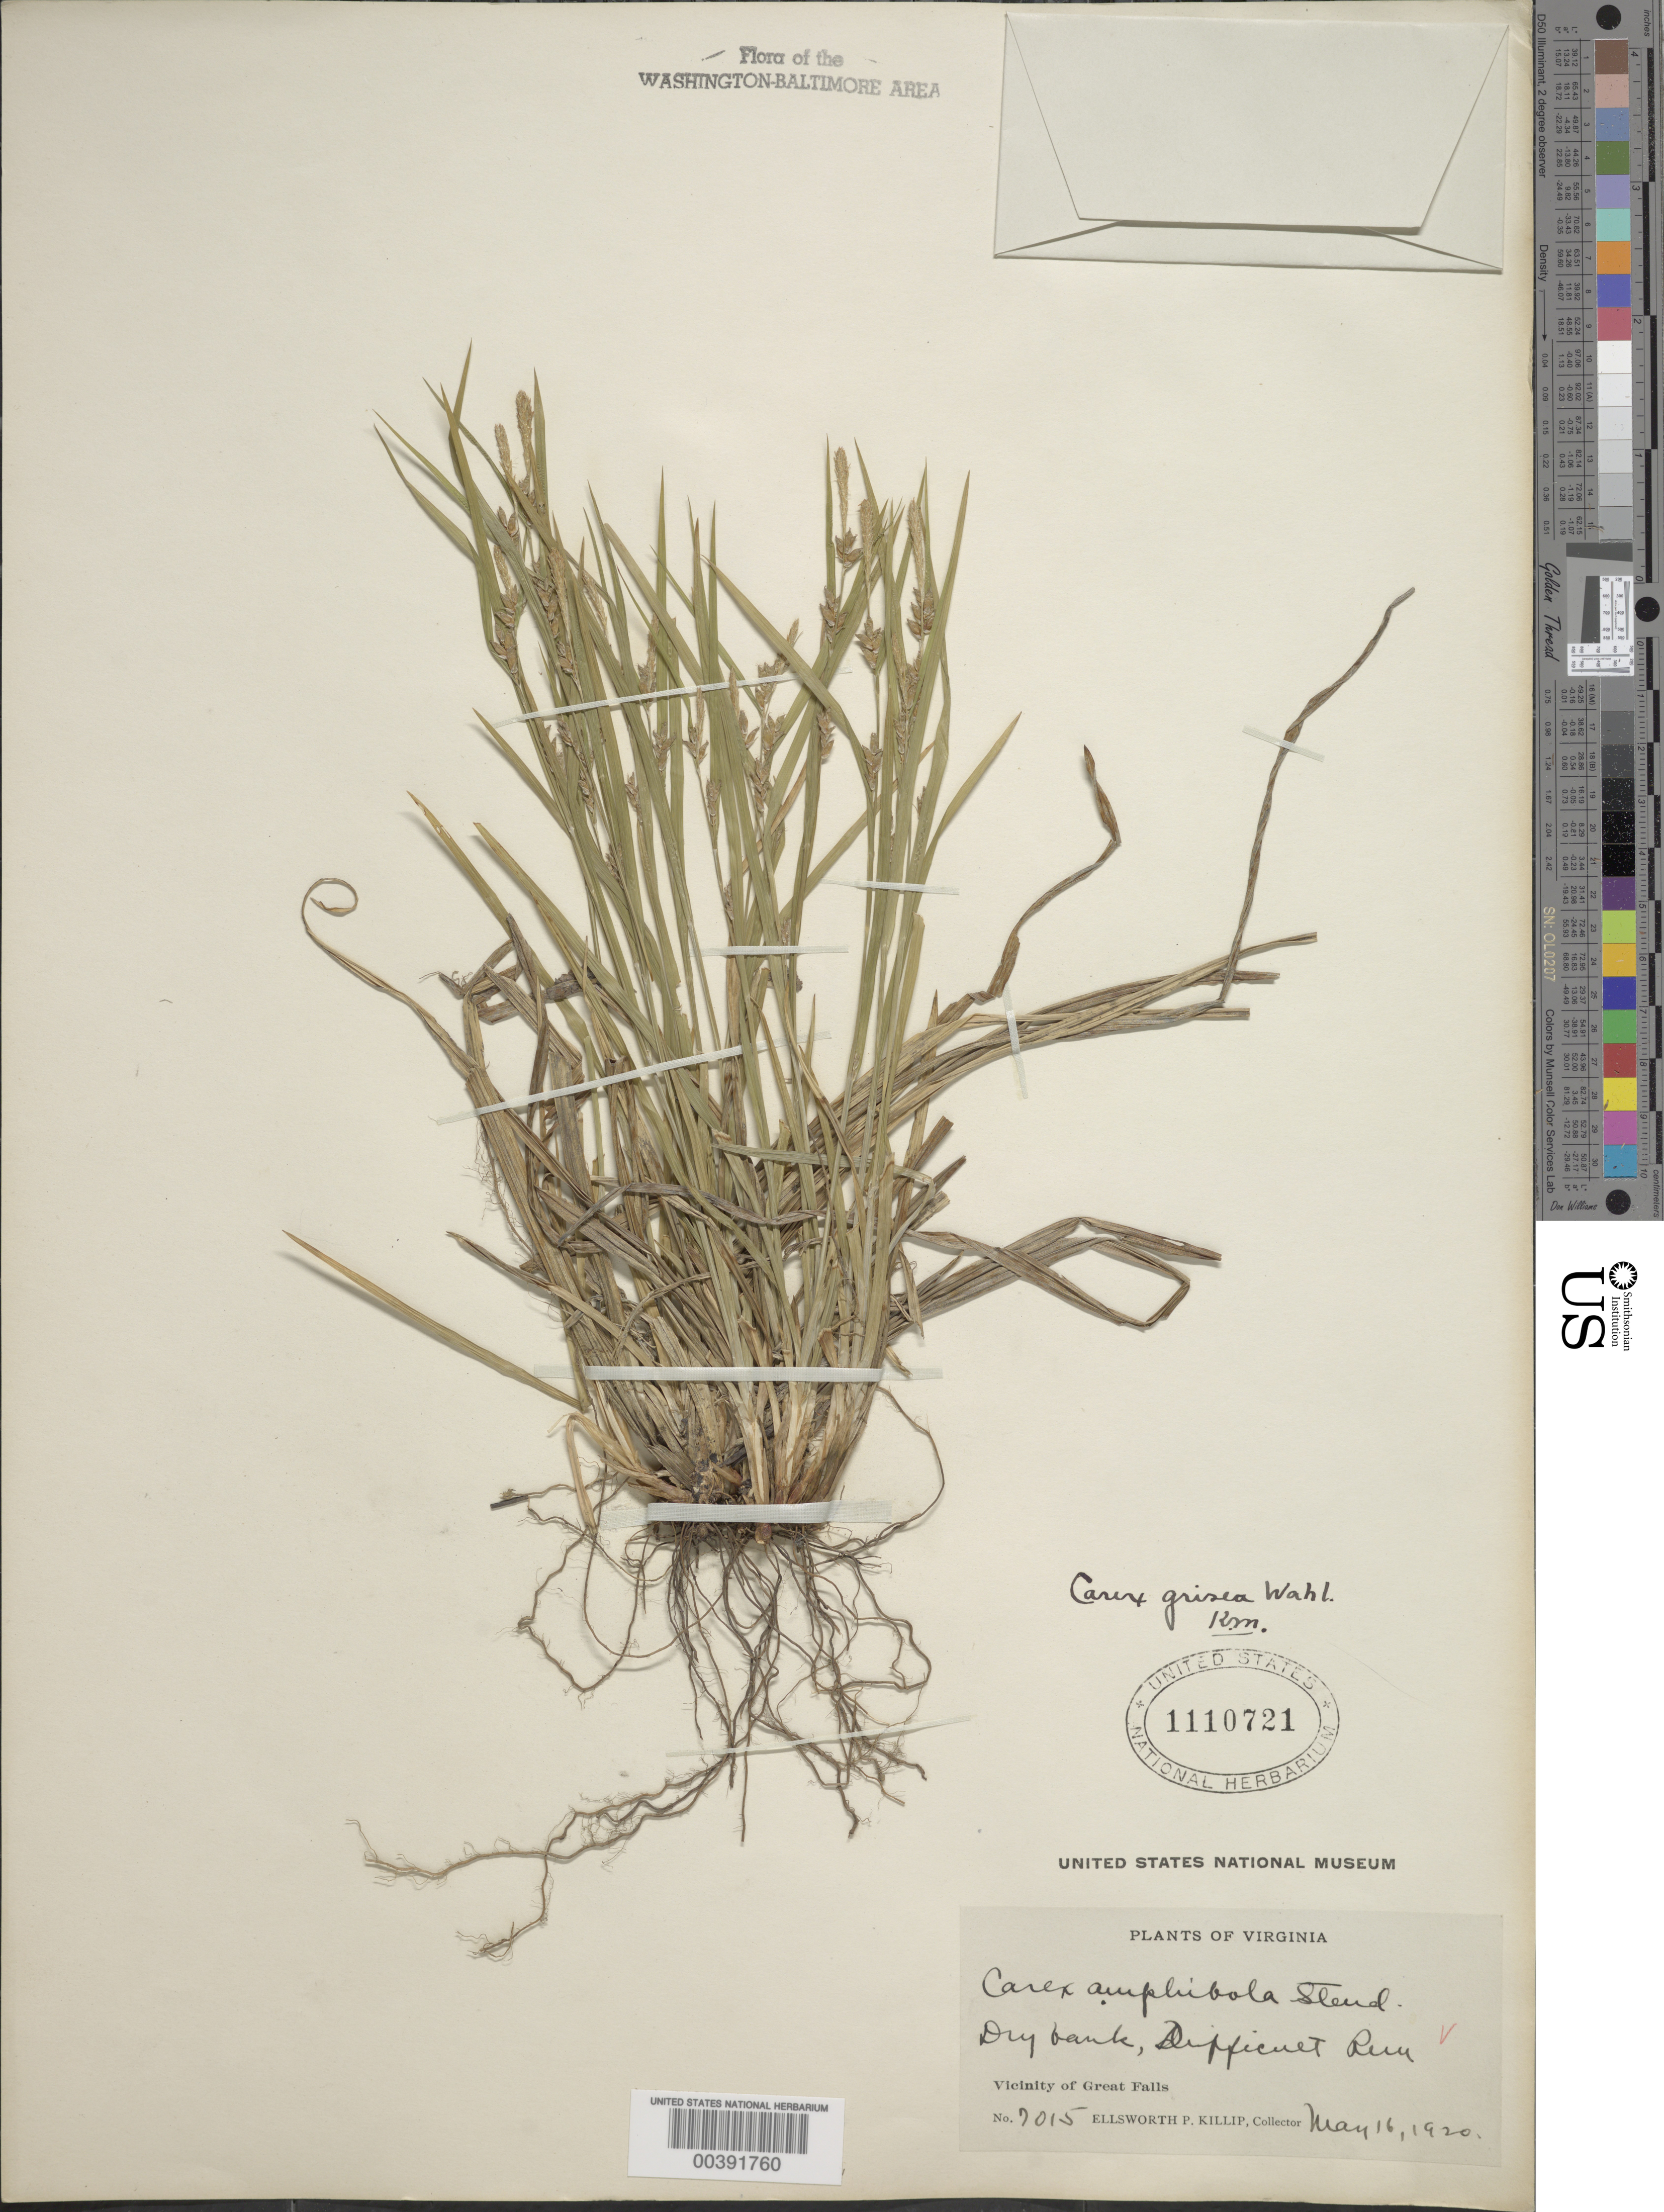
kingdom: Plantae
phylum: Tracheophyta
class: Liliopsida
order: Poales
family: Cyperaceae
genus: Carex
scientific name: Carex grisea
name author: Wahlenb.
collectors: E. P. Killip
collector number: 7015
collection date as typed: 16 May 1920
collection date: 1920-05-16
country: United States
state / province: Virginia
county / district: Fairfax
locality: Difficult Run C. & O. Canal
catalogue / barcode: US 1110721